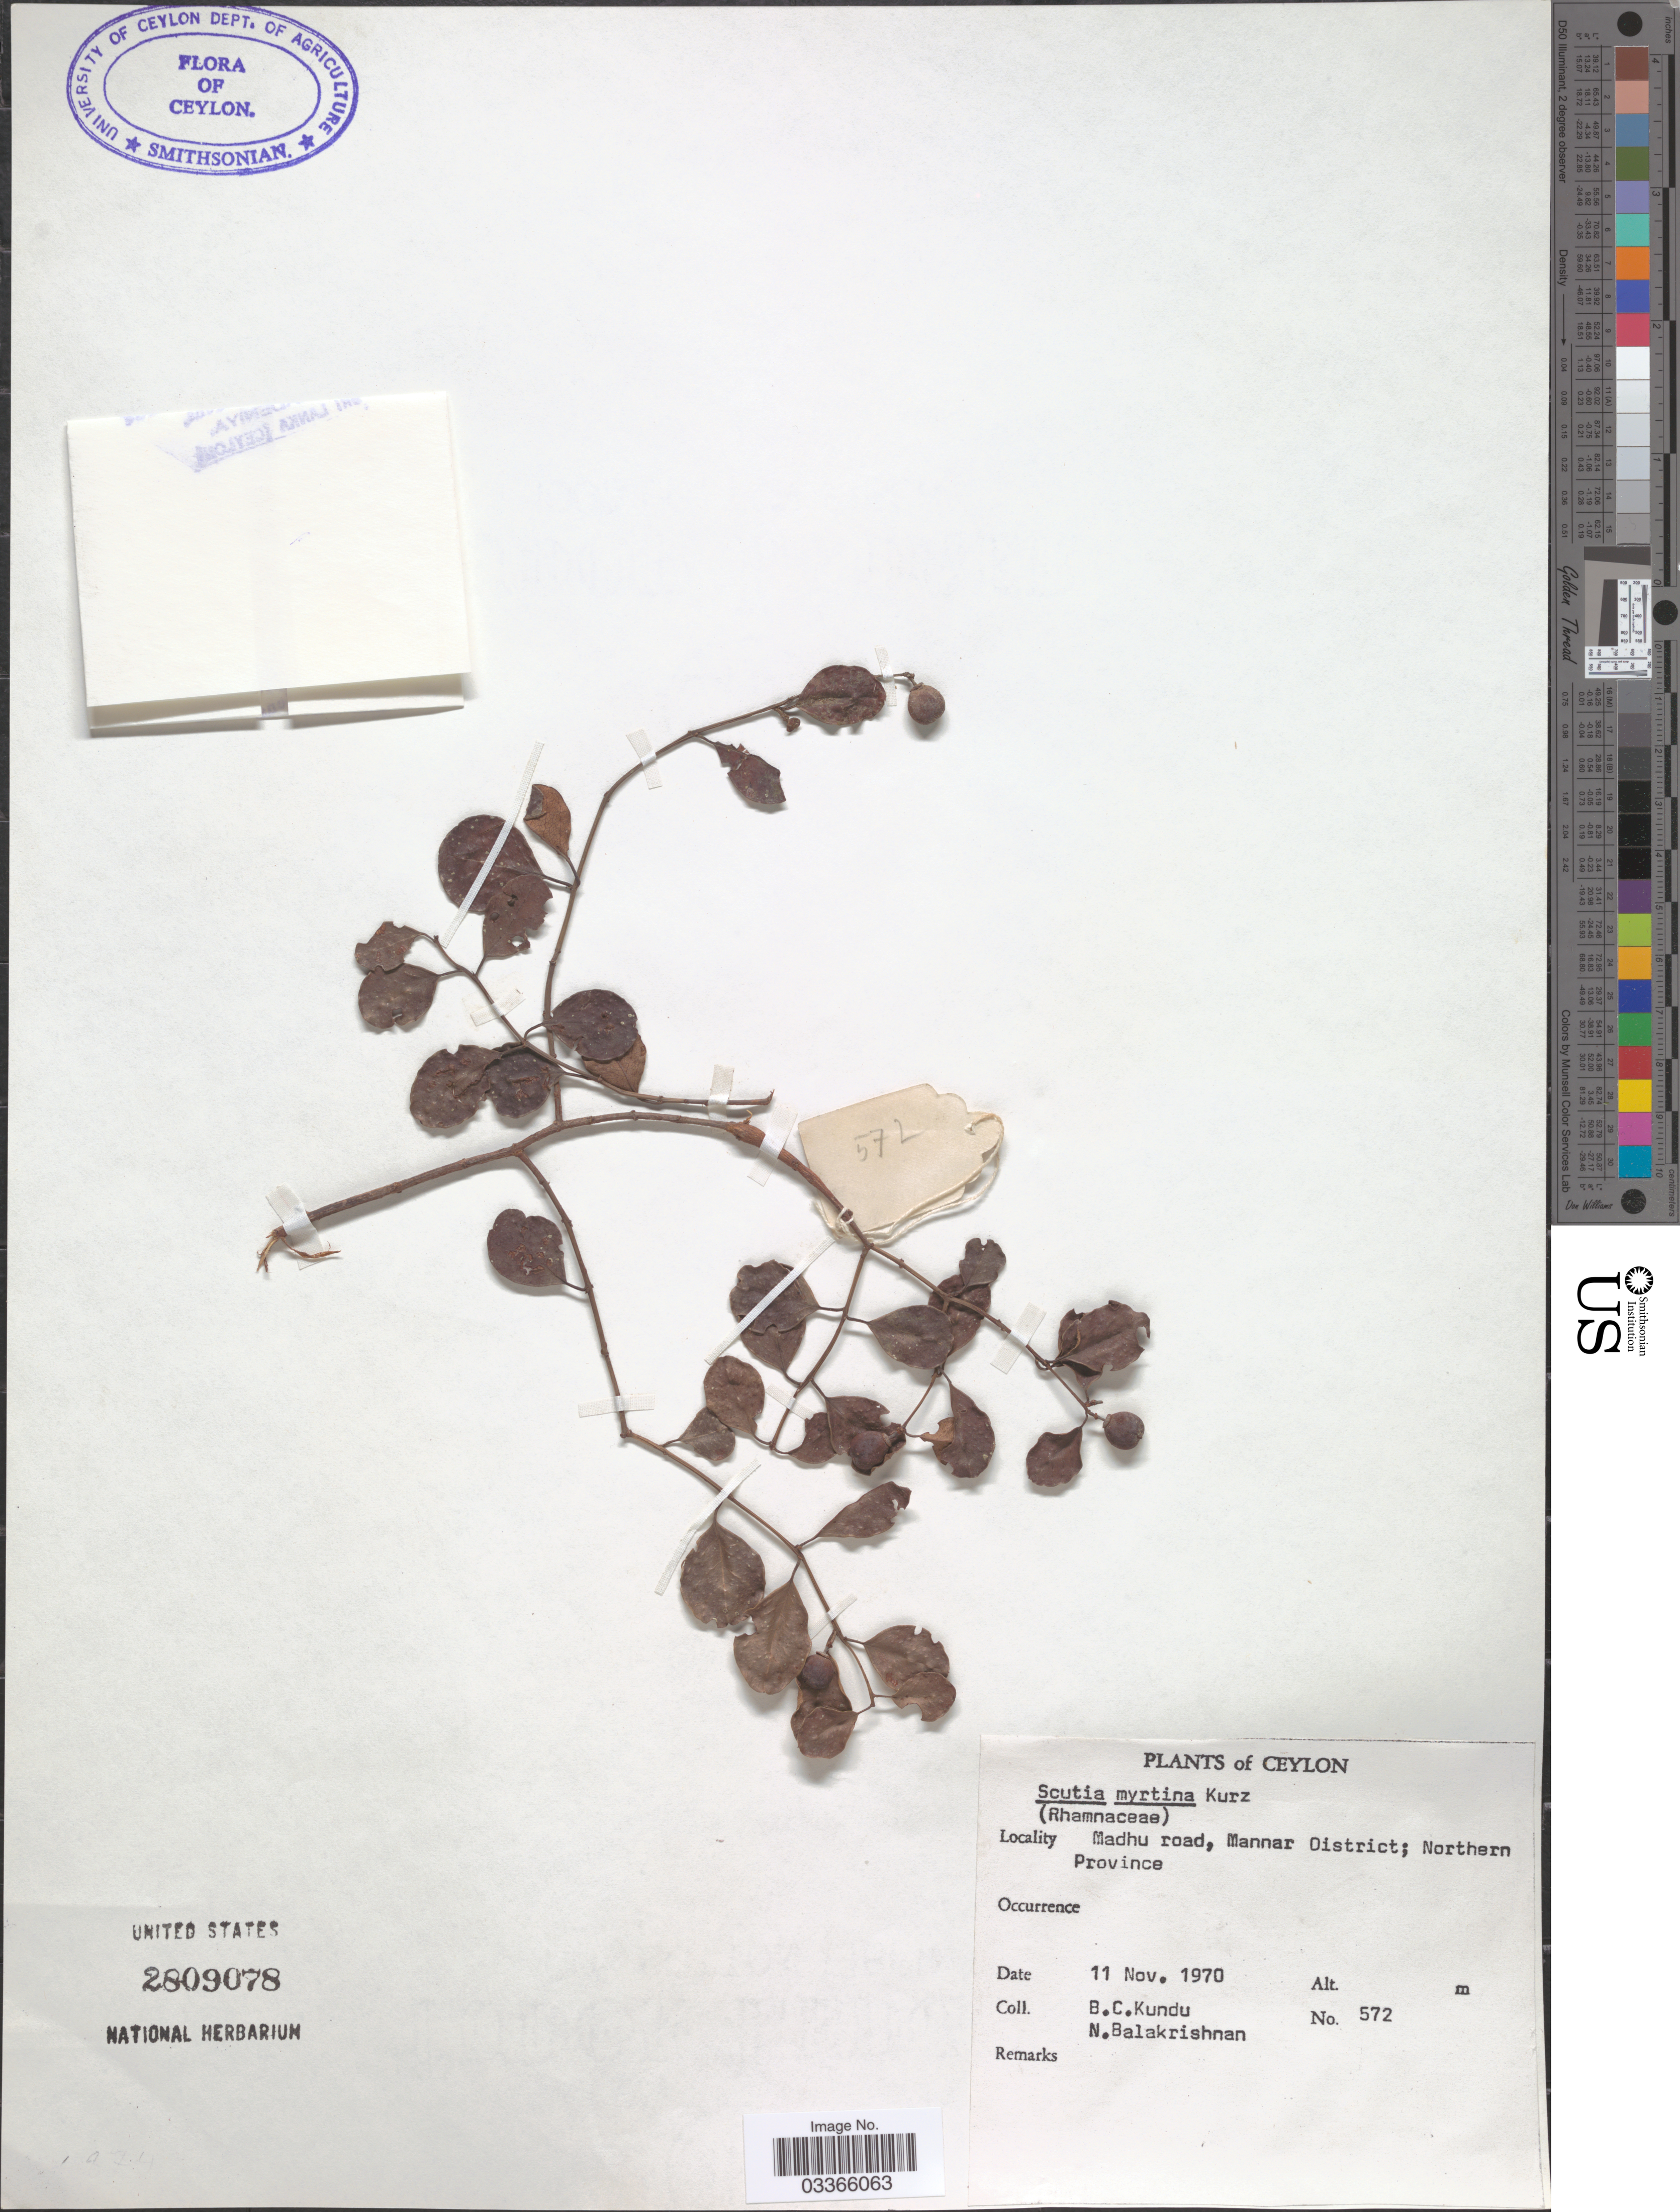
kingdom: Plantae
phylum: Tracheophyta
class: Magnoliopsida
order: Rosales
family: Rhamnaceae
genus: Scutia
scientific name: Scutia myrtina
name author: (Burm. f.) Kurz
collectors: B. C. Kundu & N. Balakrishnan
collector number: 572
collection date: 1970-11-11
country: Sri Lanka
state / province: Northern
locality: Ceylon, Madhu road, Mannar District.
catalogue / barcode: US 2809078